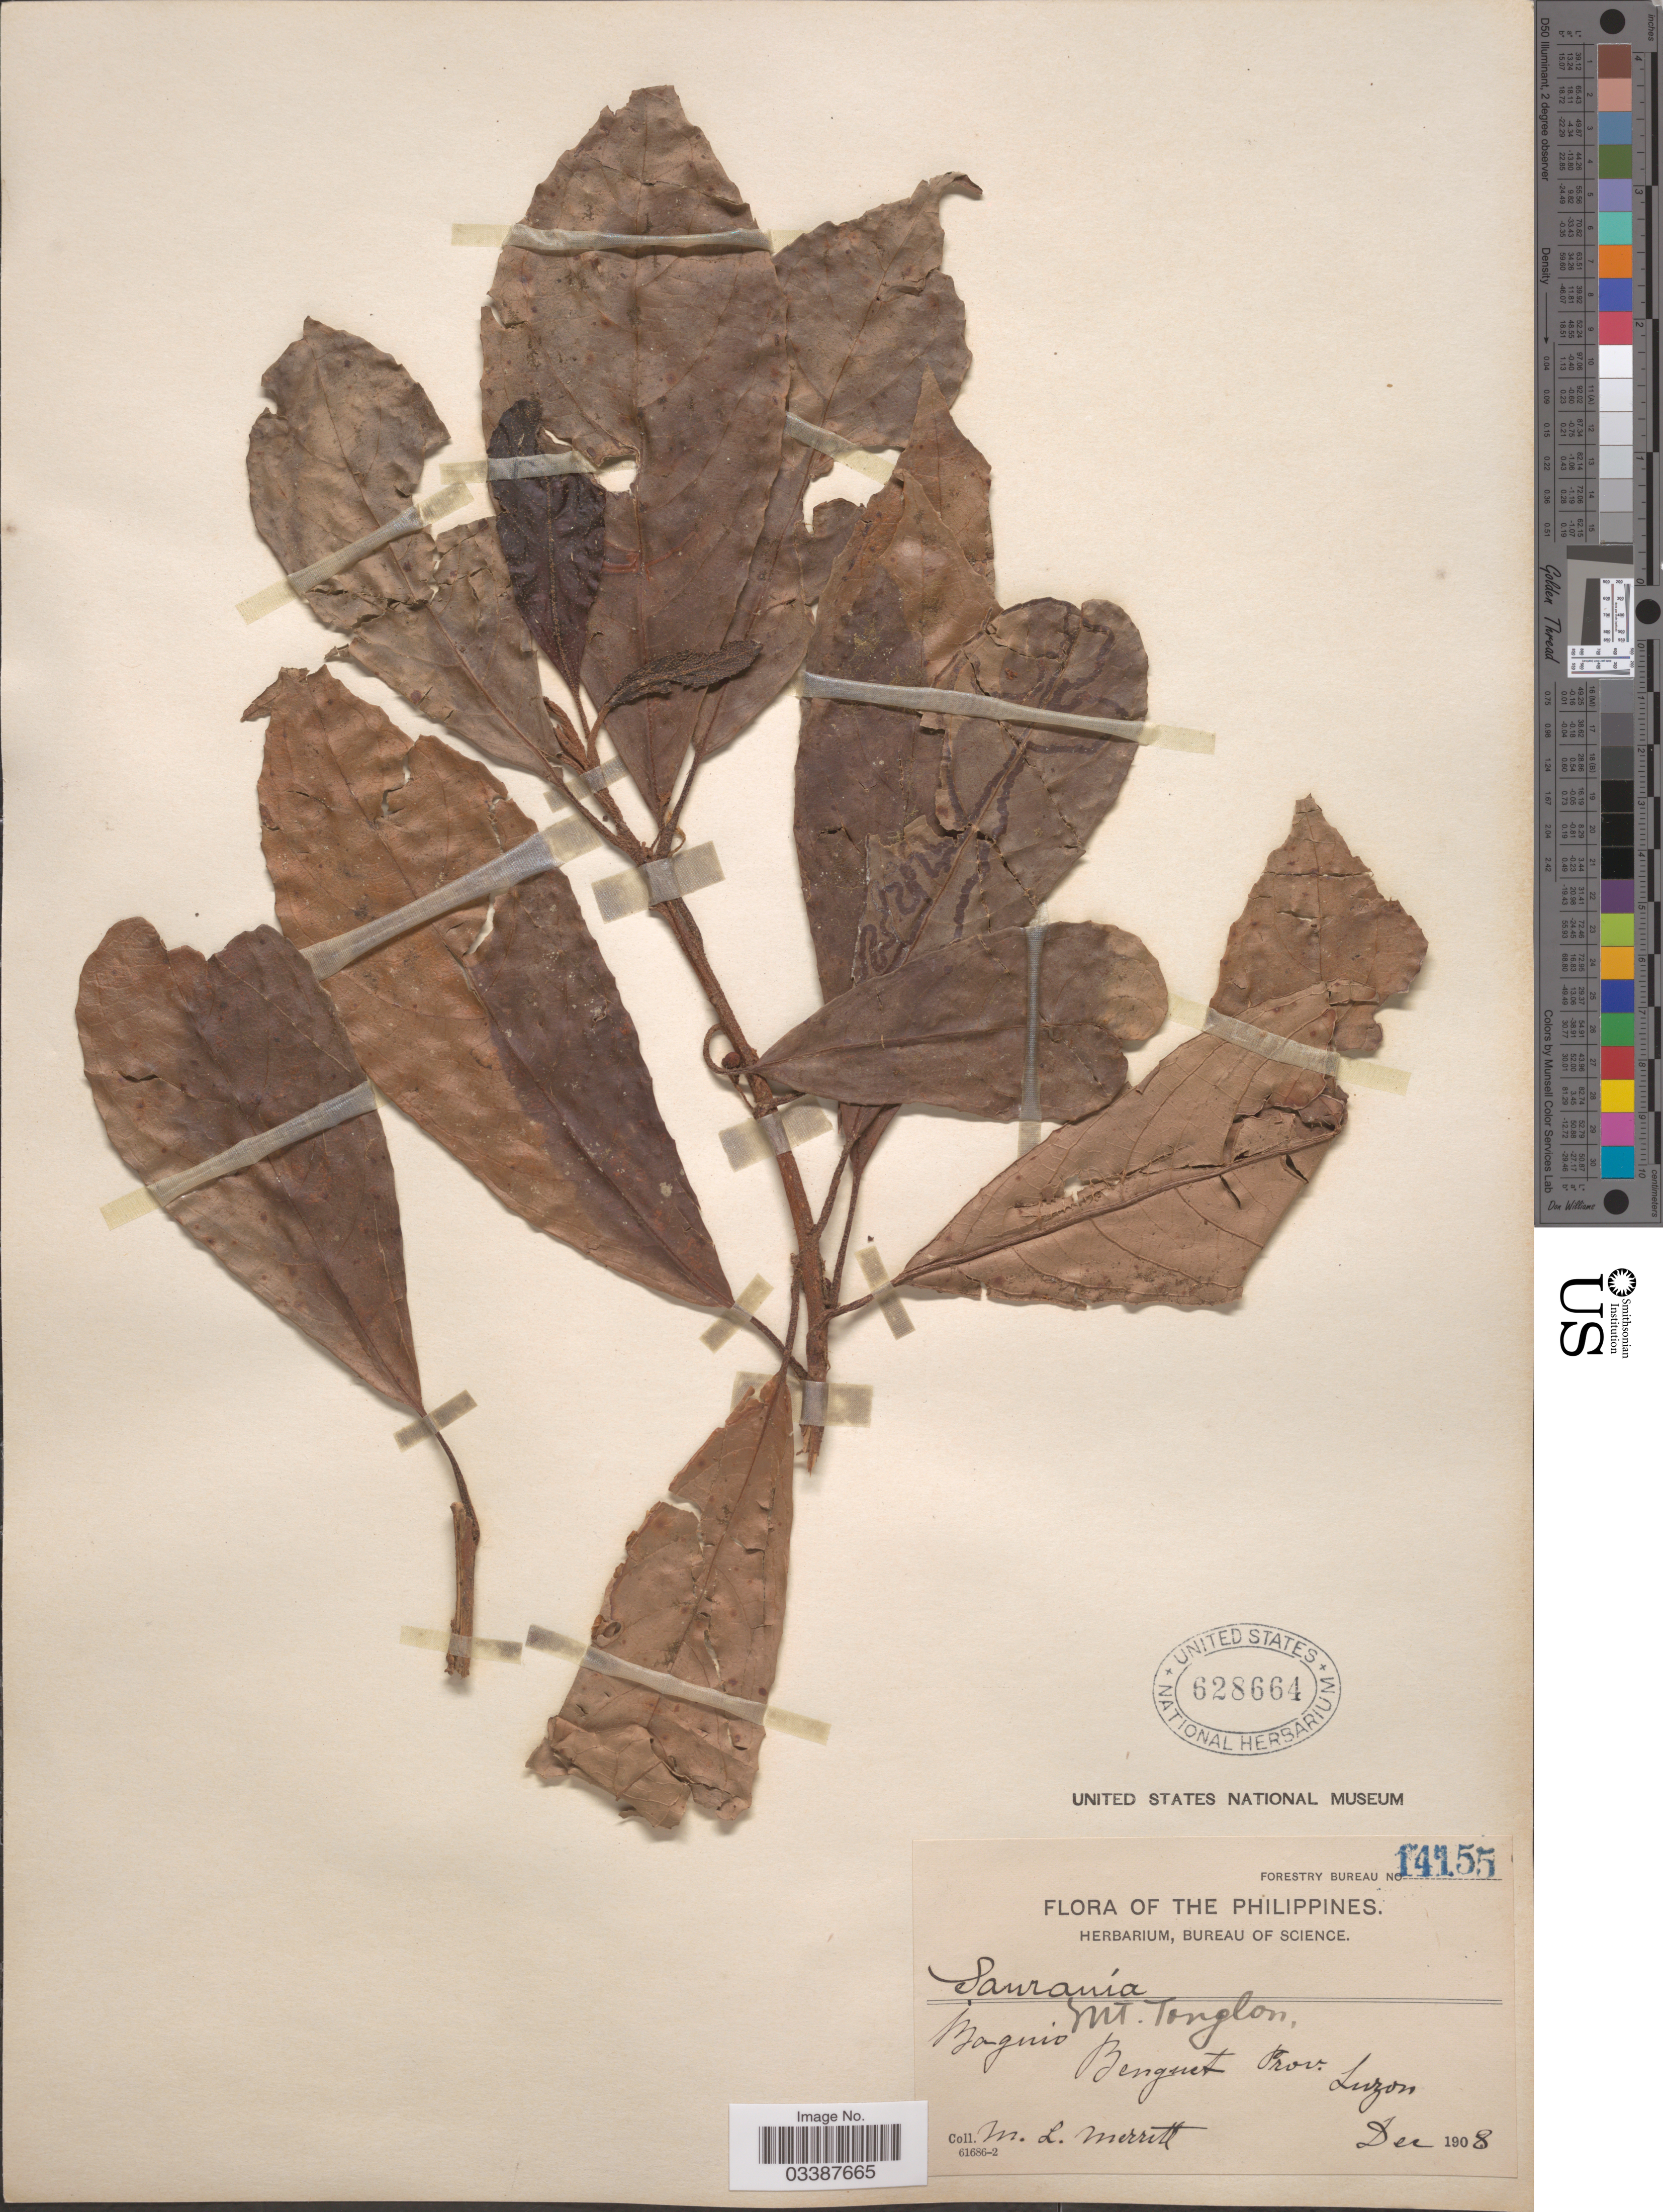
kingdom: Plantae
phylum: Tracheophyta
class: Magnoliopsida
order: Ericales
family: Actinidiaceae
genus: Saurauia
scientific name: Saurauia sp.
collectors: M. L. Merritt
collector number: Forestry Bureau 14155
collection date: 1908-12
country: Philippines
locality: Baguio, Benguet Prov., Luzon.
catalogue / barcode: US 628664